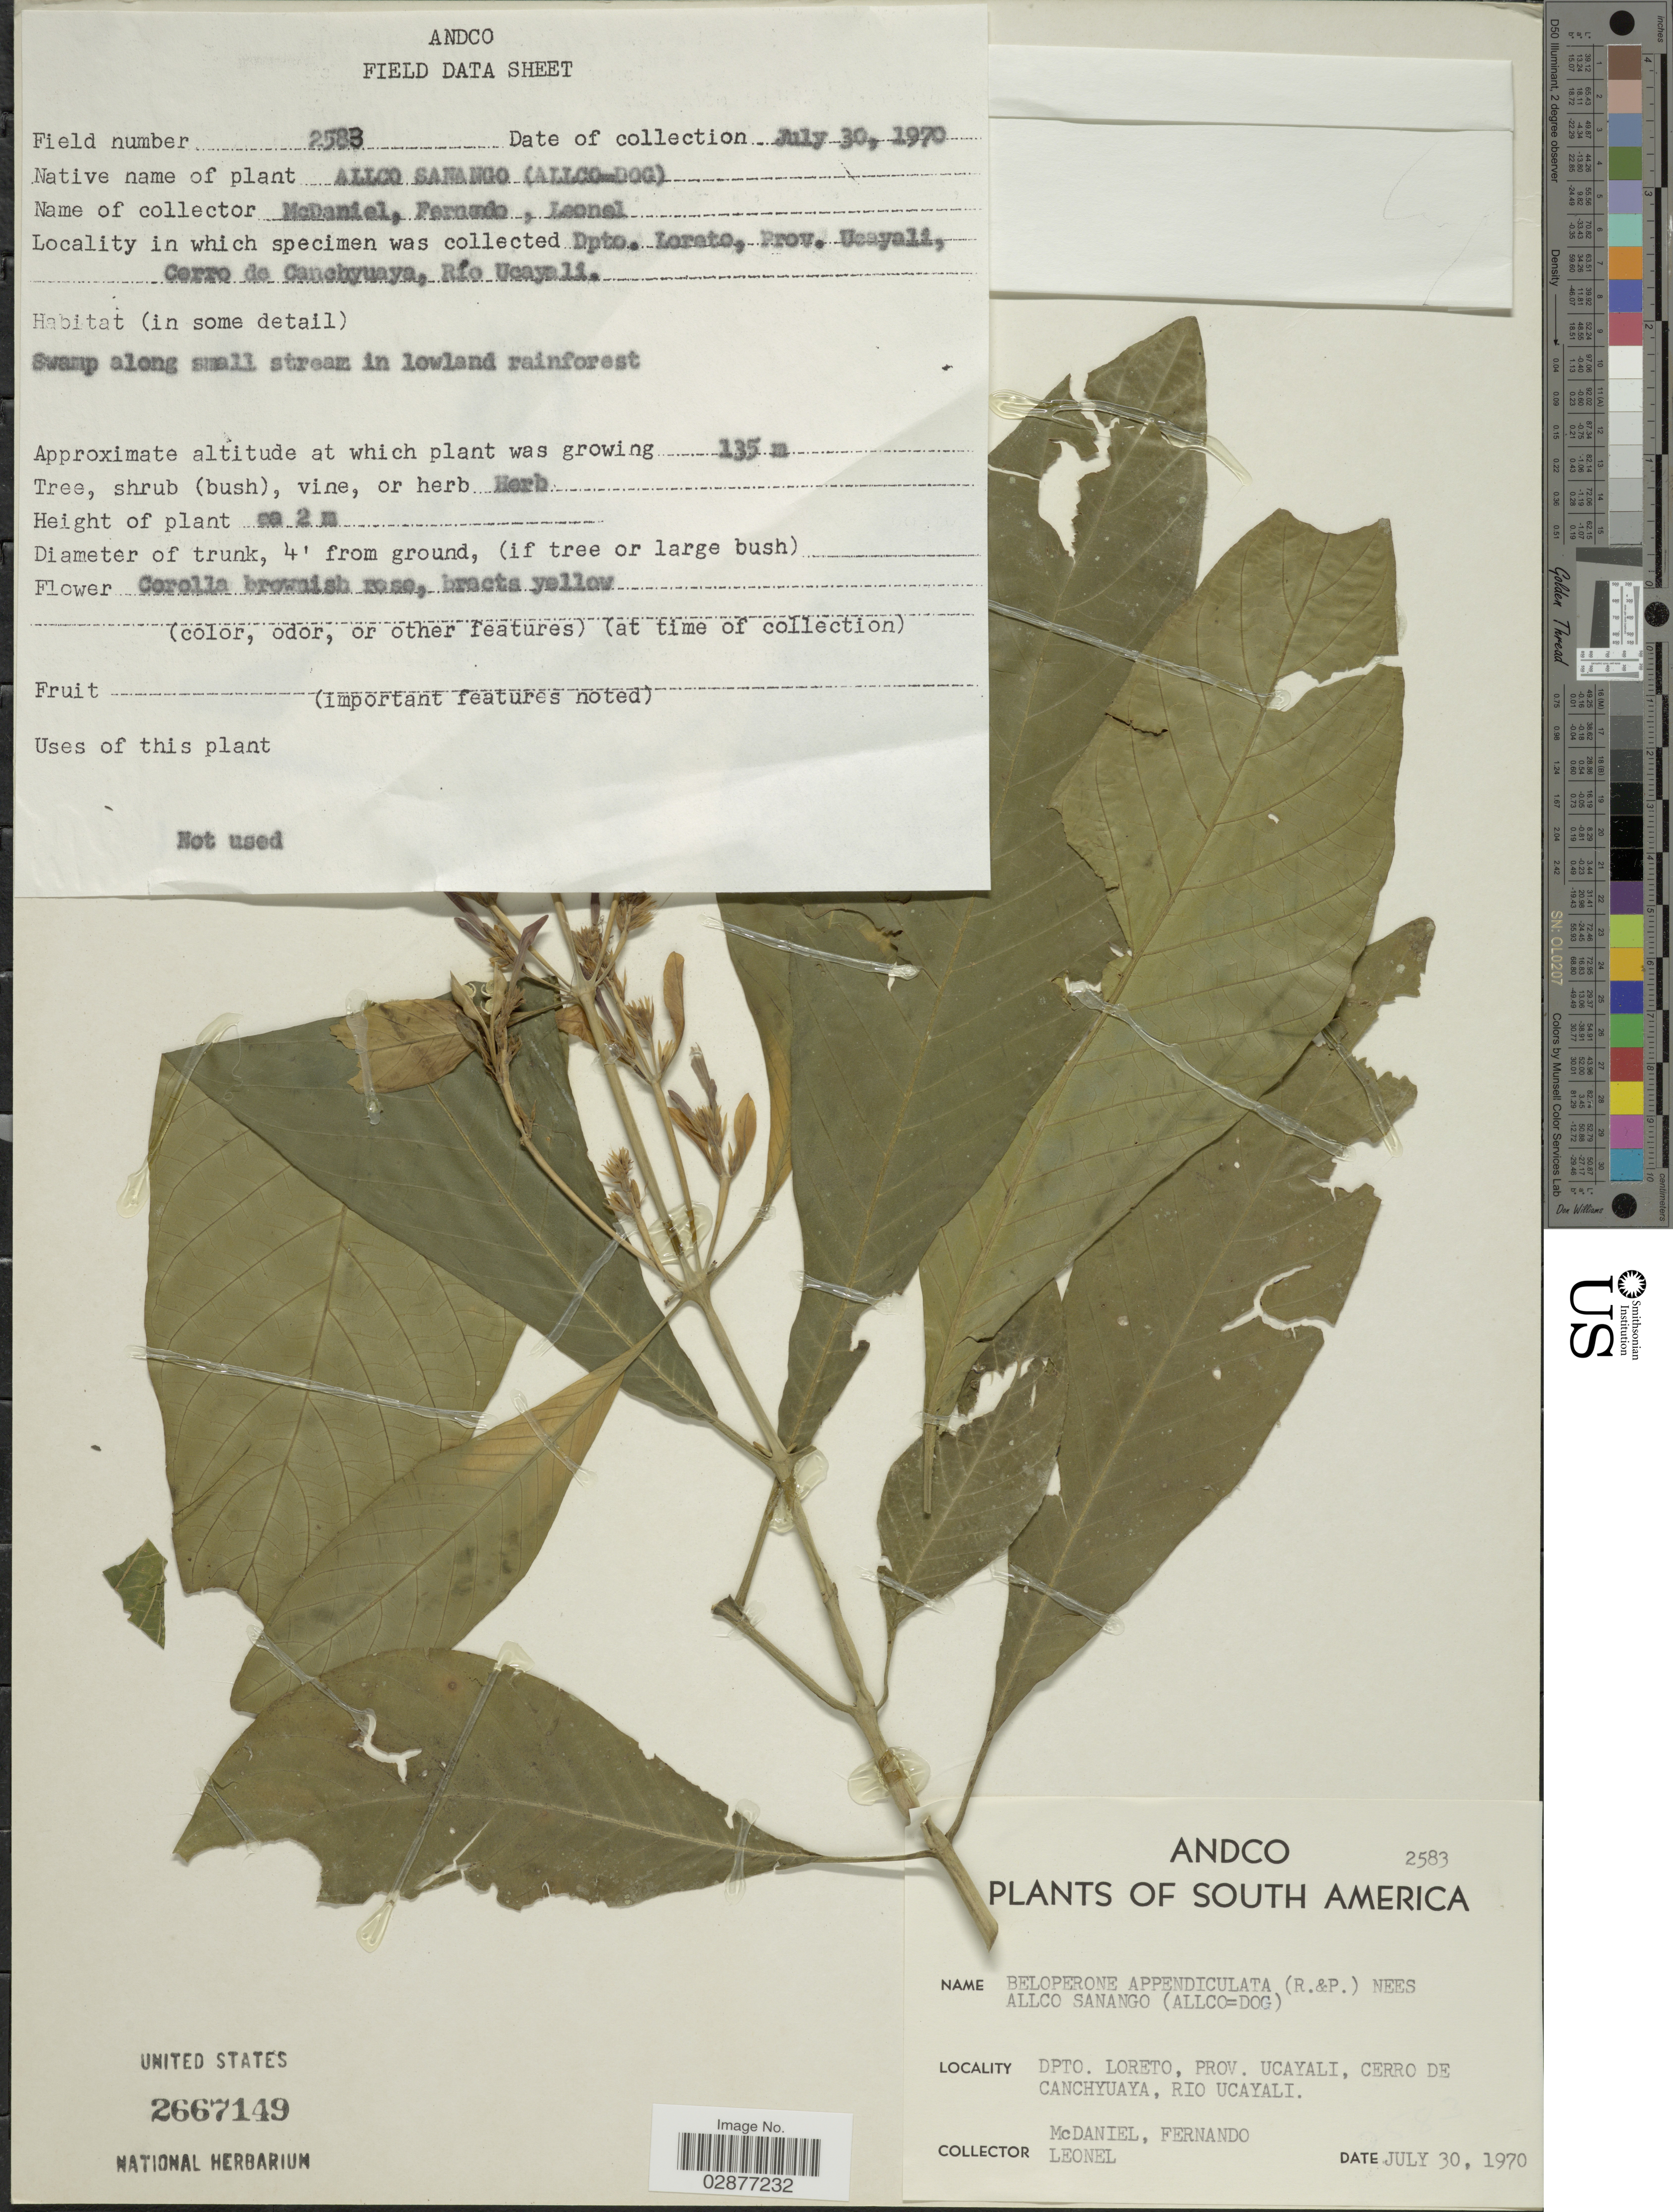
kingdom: Plantae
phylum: Tracheophyta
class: Magnoliopsida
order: Lamiales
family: Acanthaceae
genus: Justicia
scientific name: Justicia appendiculata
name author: (Ruiz & Pav.) Vahl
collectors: -- McDaniel, -- Leonel & -- Fernando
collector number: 2583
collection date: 1970-07-30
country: Peru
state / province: Loreto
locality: Dpto. Loreto, Prov. Ucayali, Cerro de Canchyuaya, Rio Ucayali.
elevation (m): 135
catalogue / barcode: US 2667149